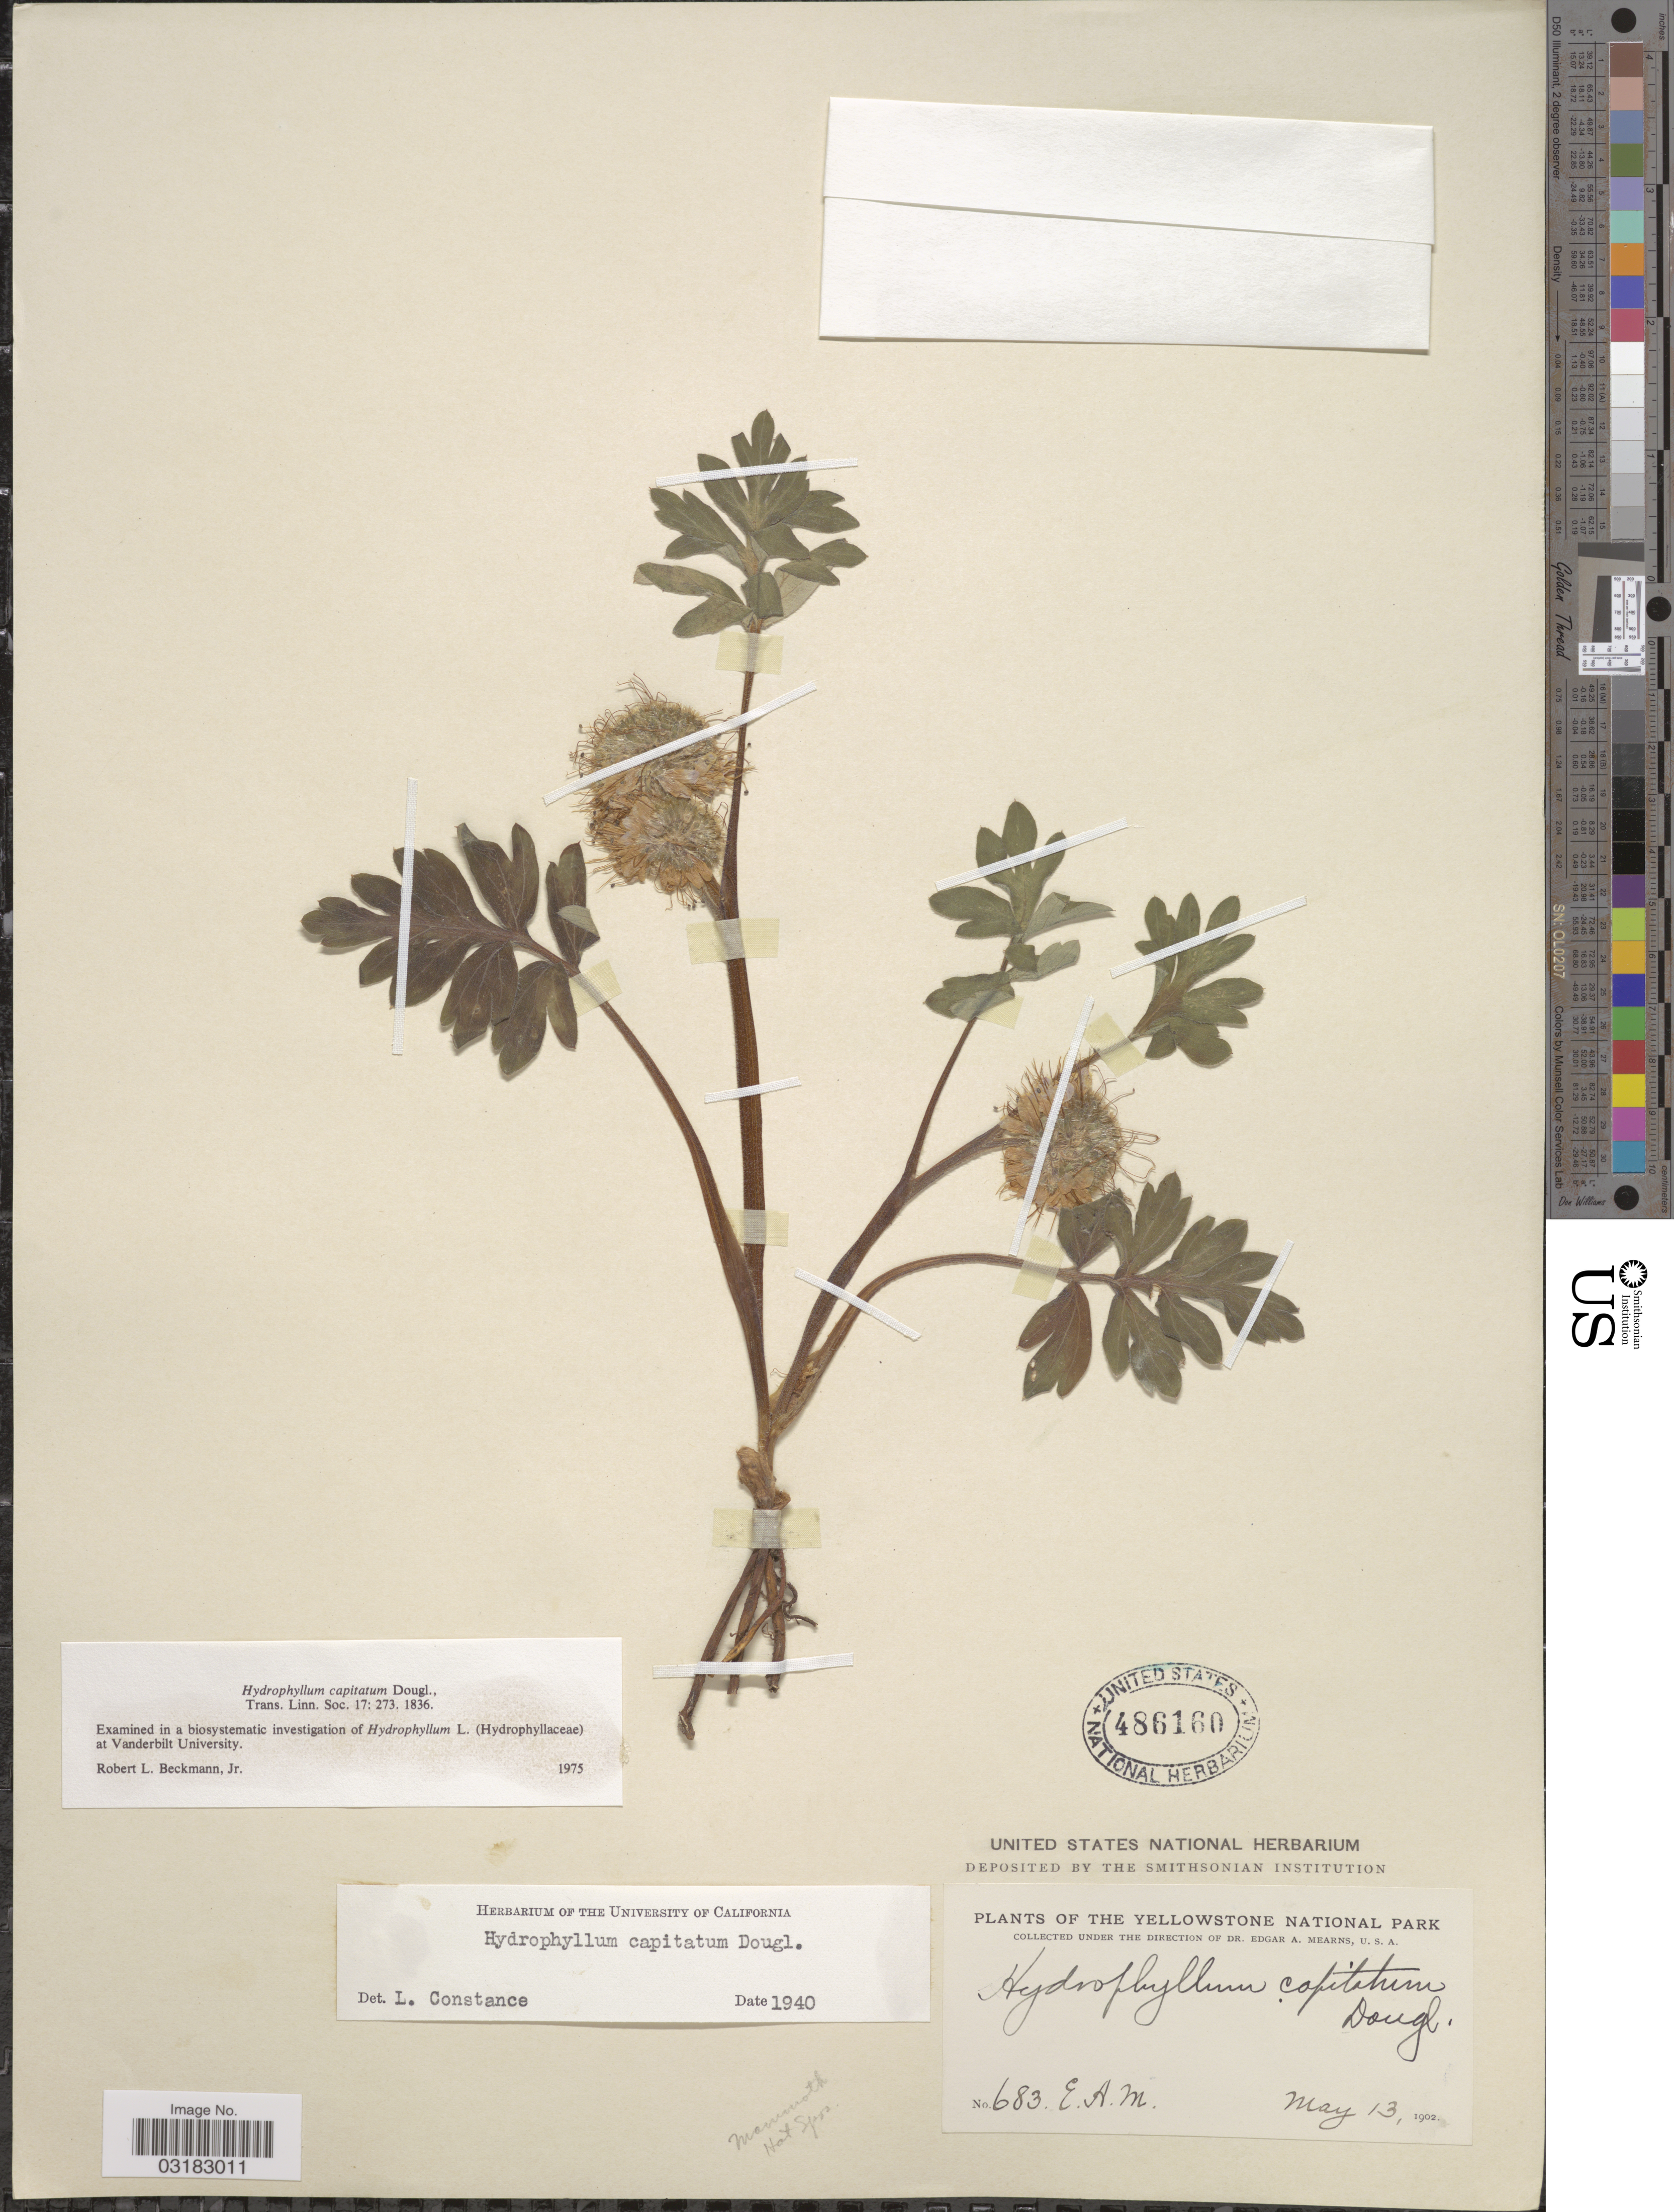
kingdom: Plantae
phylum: Tracheophyta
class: Magnoliopsida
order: Boraginales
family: Hydrophyllaceae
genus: Hydrophyllum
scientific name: Hydrophyllum capitatum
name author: Douglas ex Benth.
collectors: E. A. Mearns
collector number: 683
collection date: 1902-05-13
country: United States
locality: Yellowstone National Park.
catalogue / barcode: US 486160